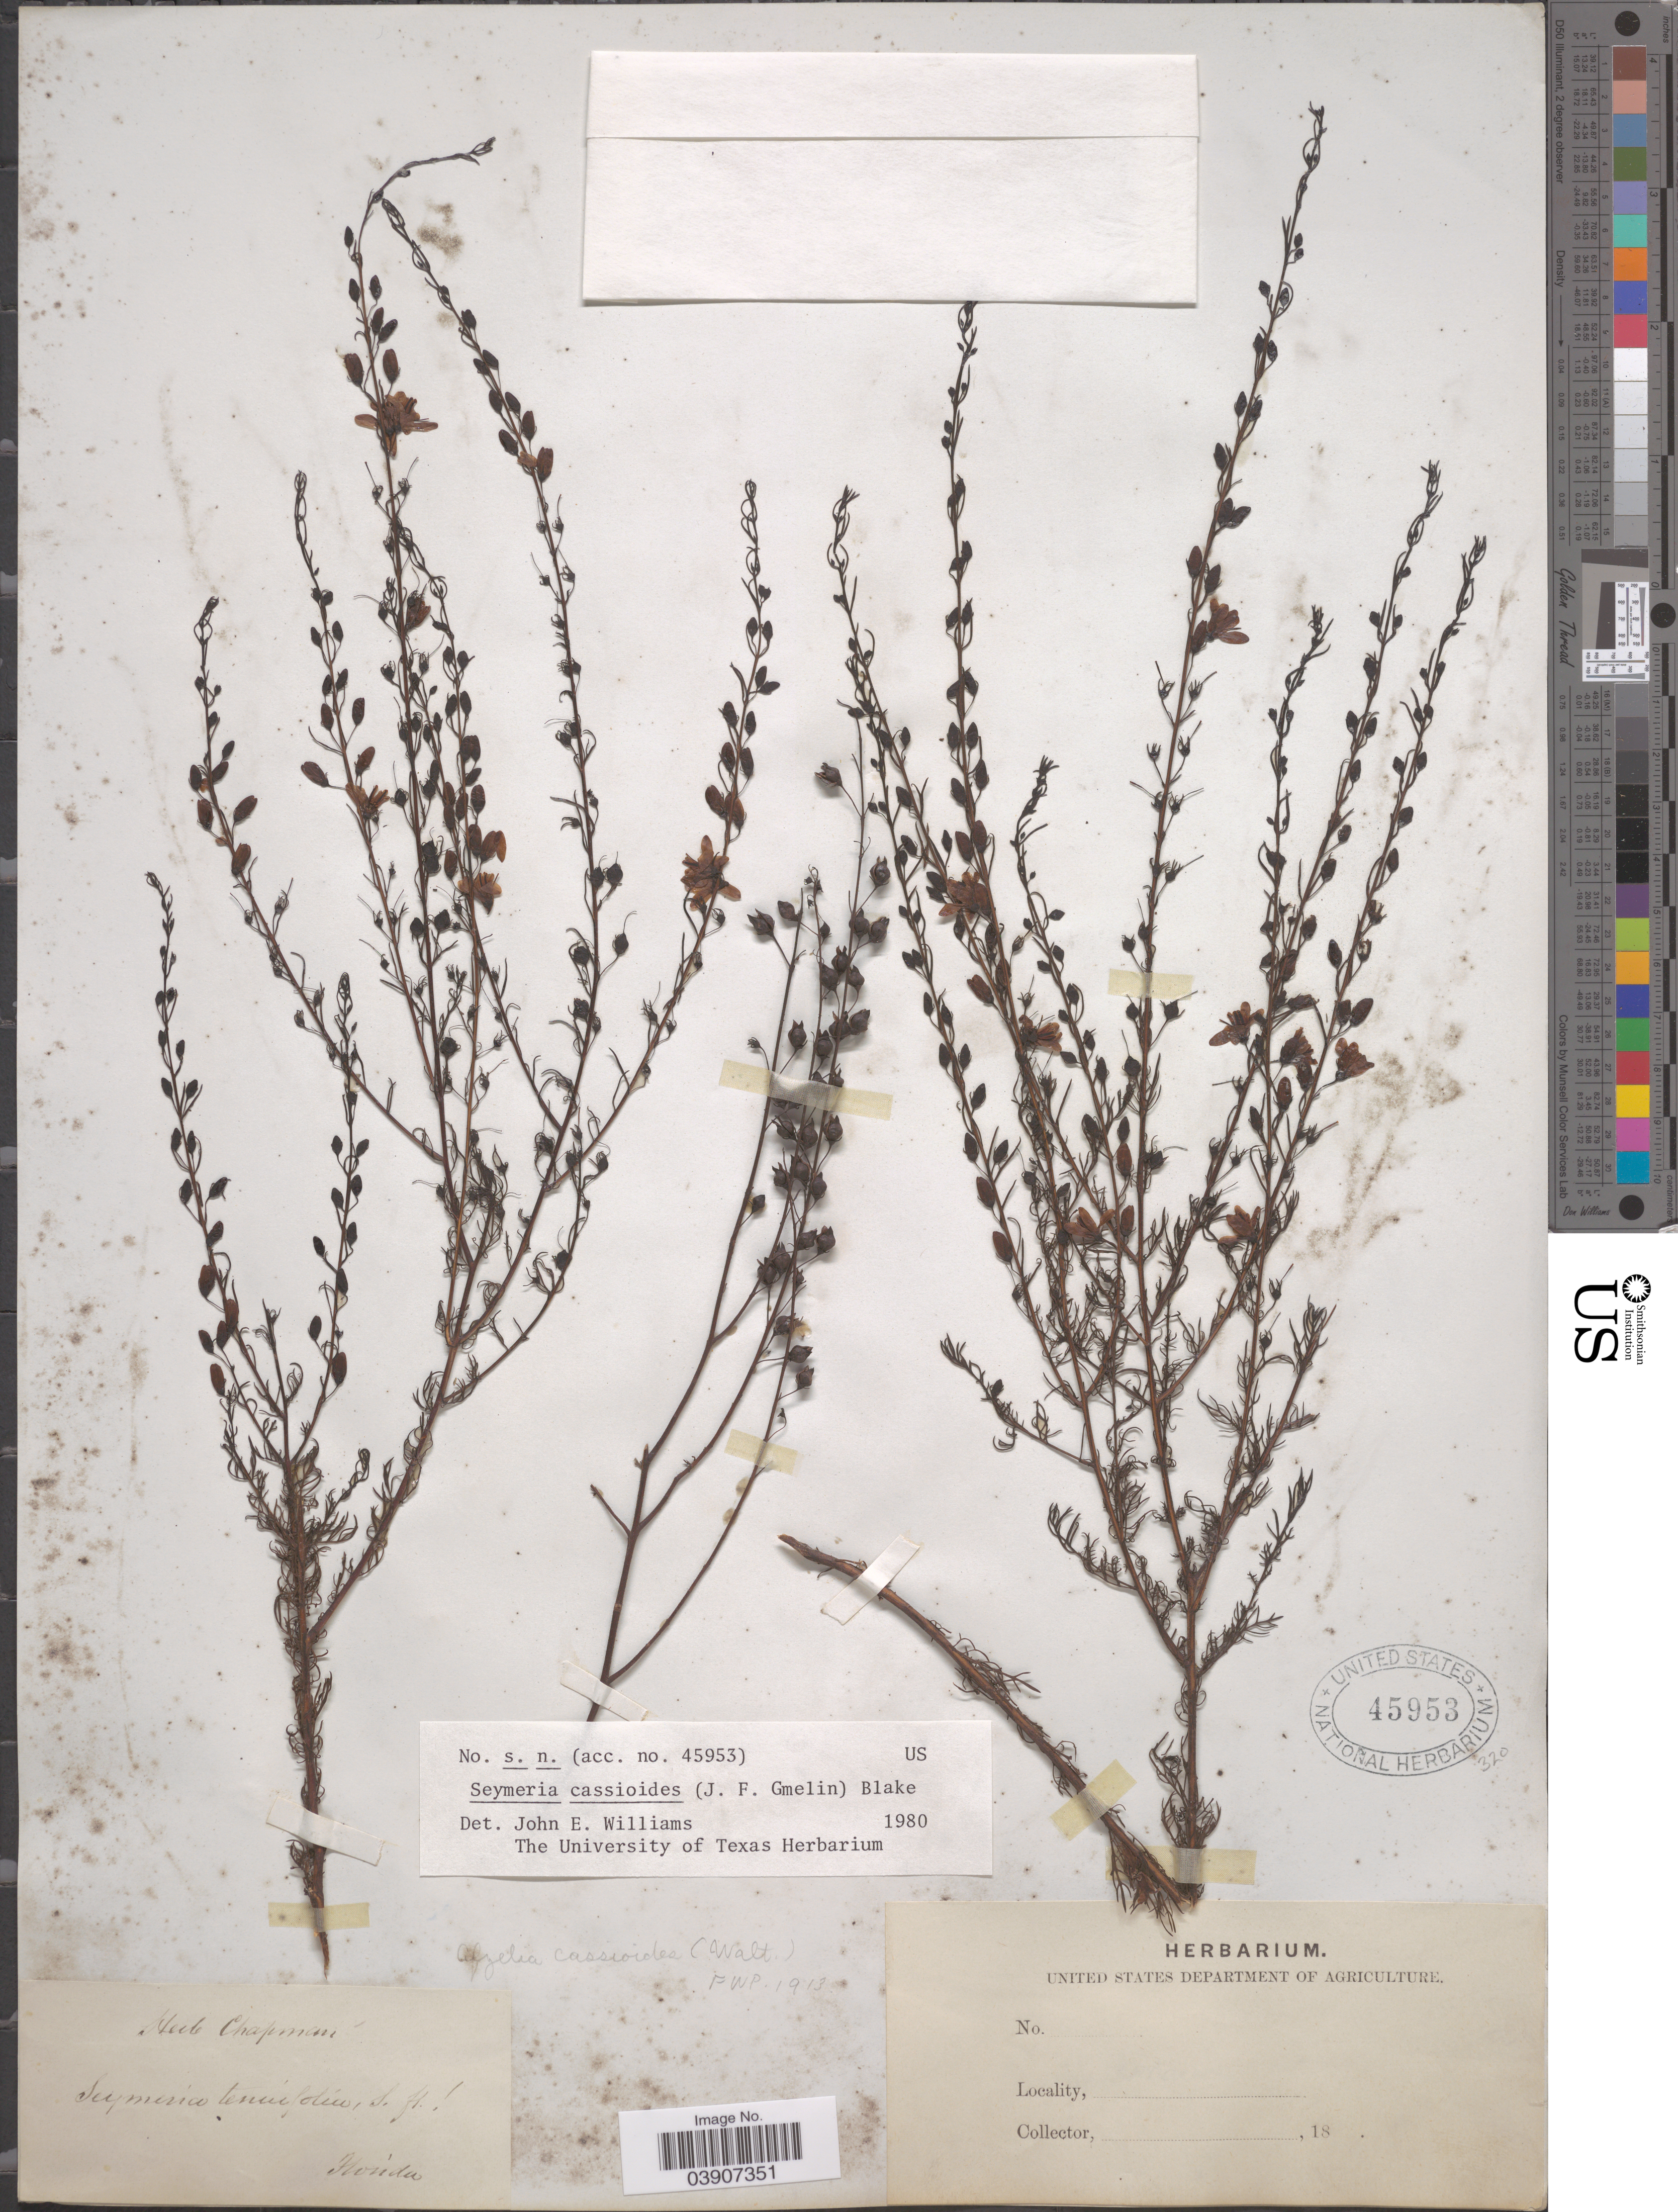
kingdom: Plantae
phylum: Tracheophyta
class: Magnoliopsida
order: Lamiales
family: Orobanchaceae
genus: Seymeria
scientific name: Seymeria cassioides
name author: (J.F. Gmel.) S.F. Blake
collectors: ex herb. Chapman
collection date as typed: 18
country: United States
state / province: Florida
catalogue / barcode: US 45953